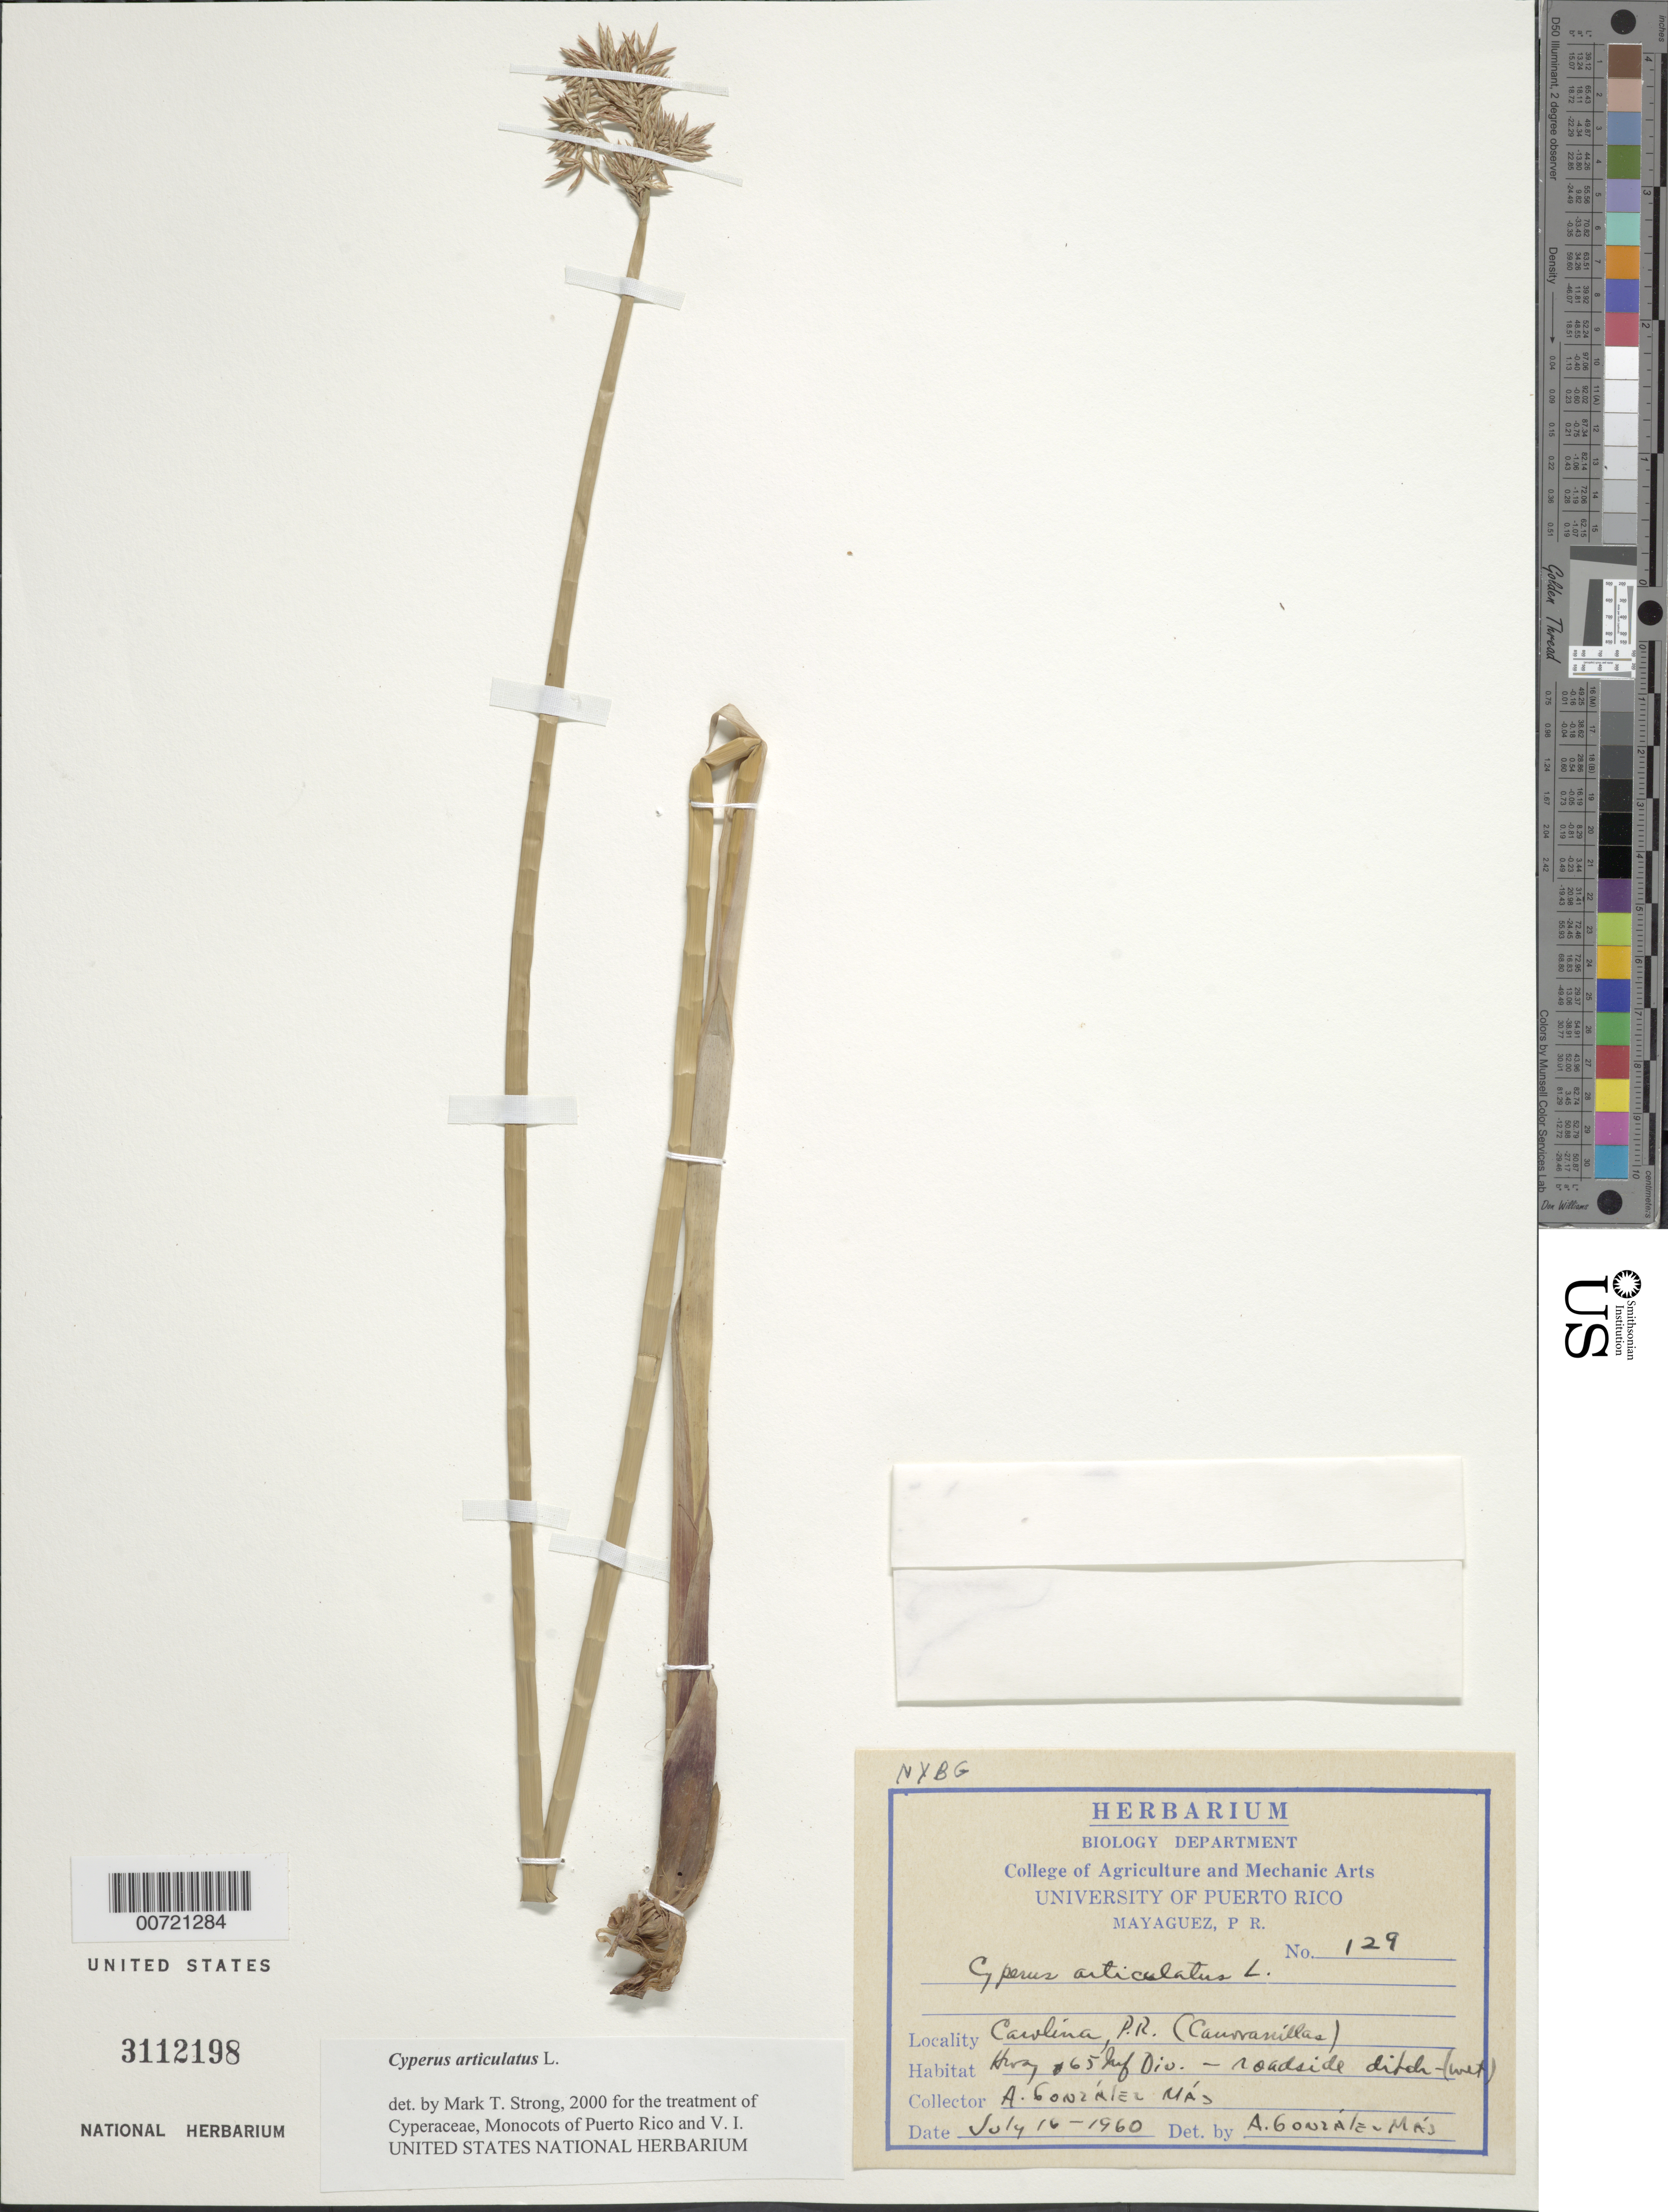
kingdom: Plantae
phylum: Tracheophyta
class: Liliopsida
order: Poales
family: Cyperaceae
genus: Cyperus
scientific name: Cyperus articulatus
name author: L.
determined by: Strong, M. T., (US), Smithsonian Institution - National Museum of Natural History (UNITED STATES)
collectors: A. González Más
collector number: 129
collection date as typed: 16 Jul 1960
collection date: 1960-07-16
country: Puerto Rico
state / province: Carolina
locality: Carolina: Canovanillas, Hwy 165, km 14.9.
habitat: Roadside ditch.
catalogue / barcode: US 3112198